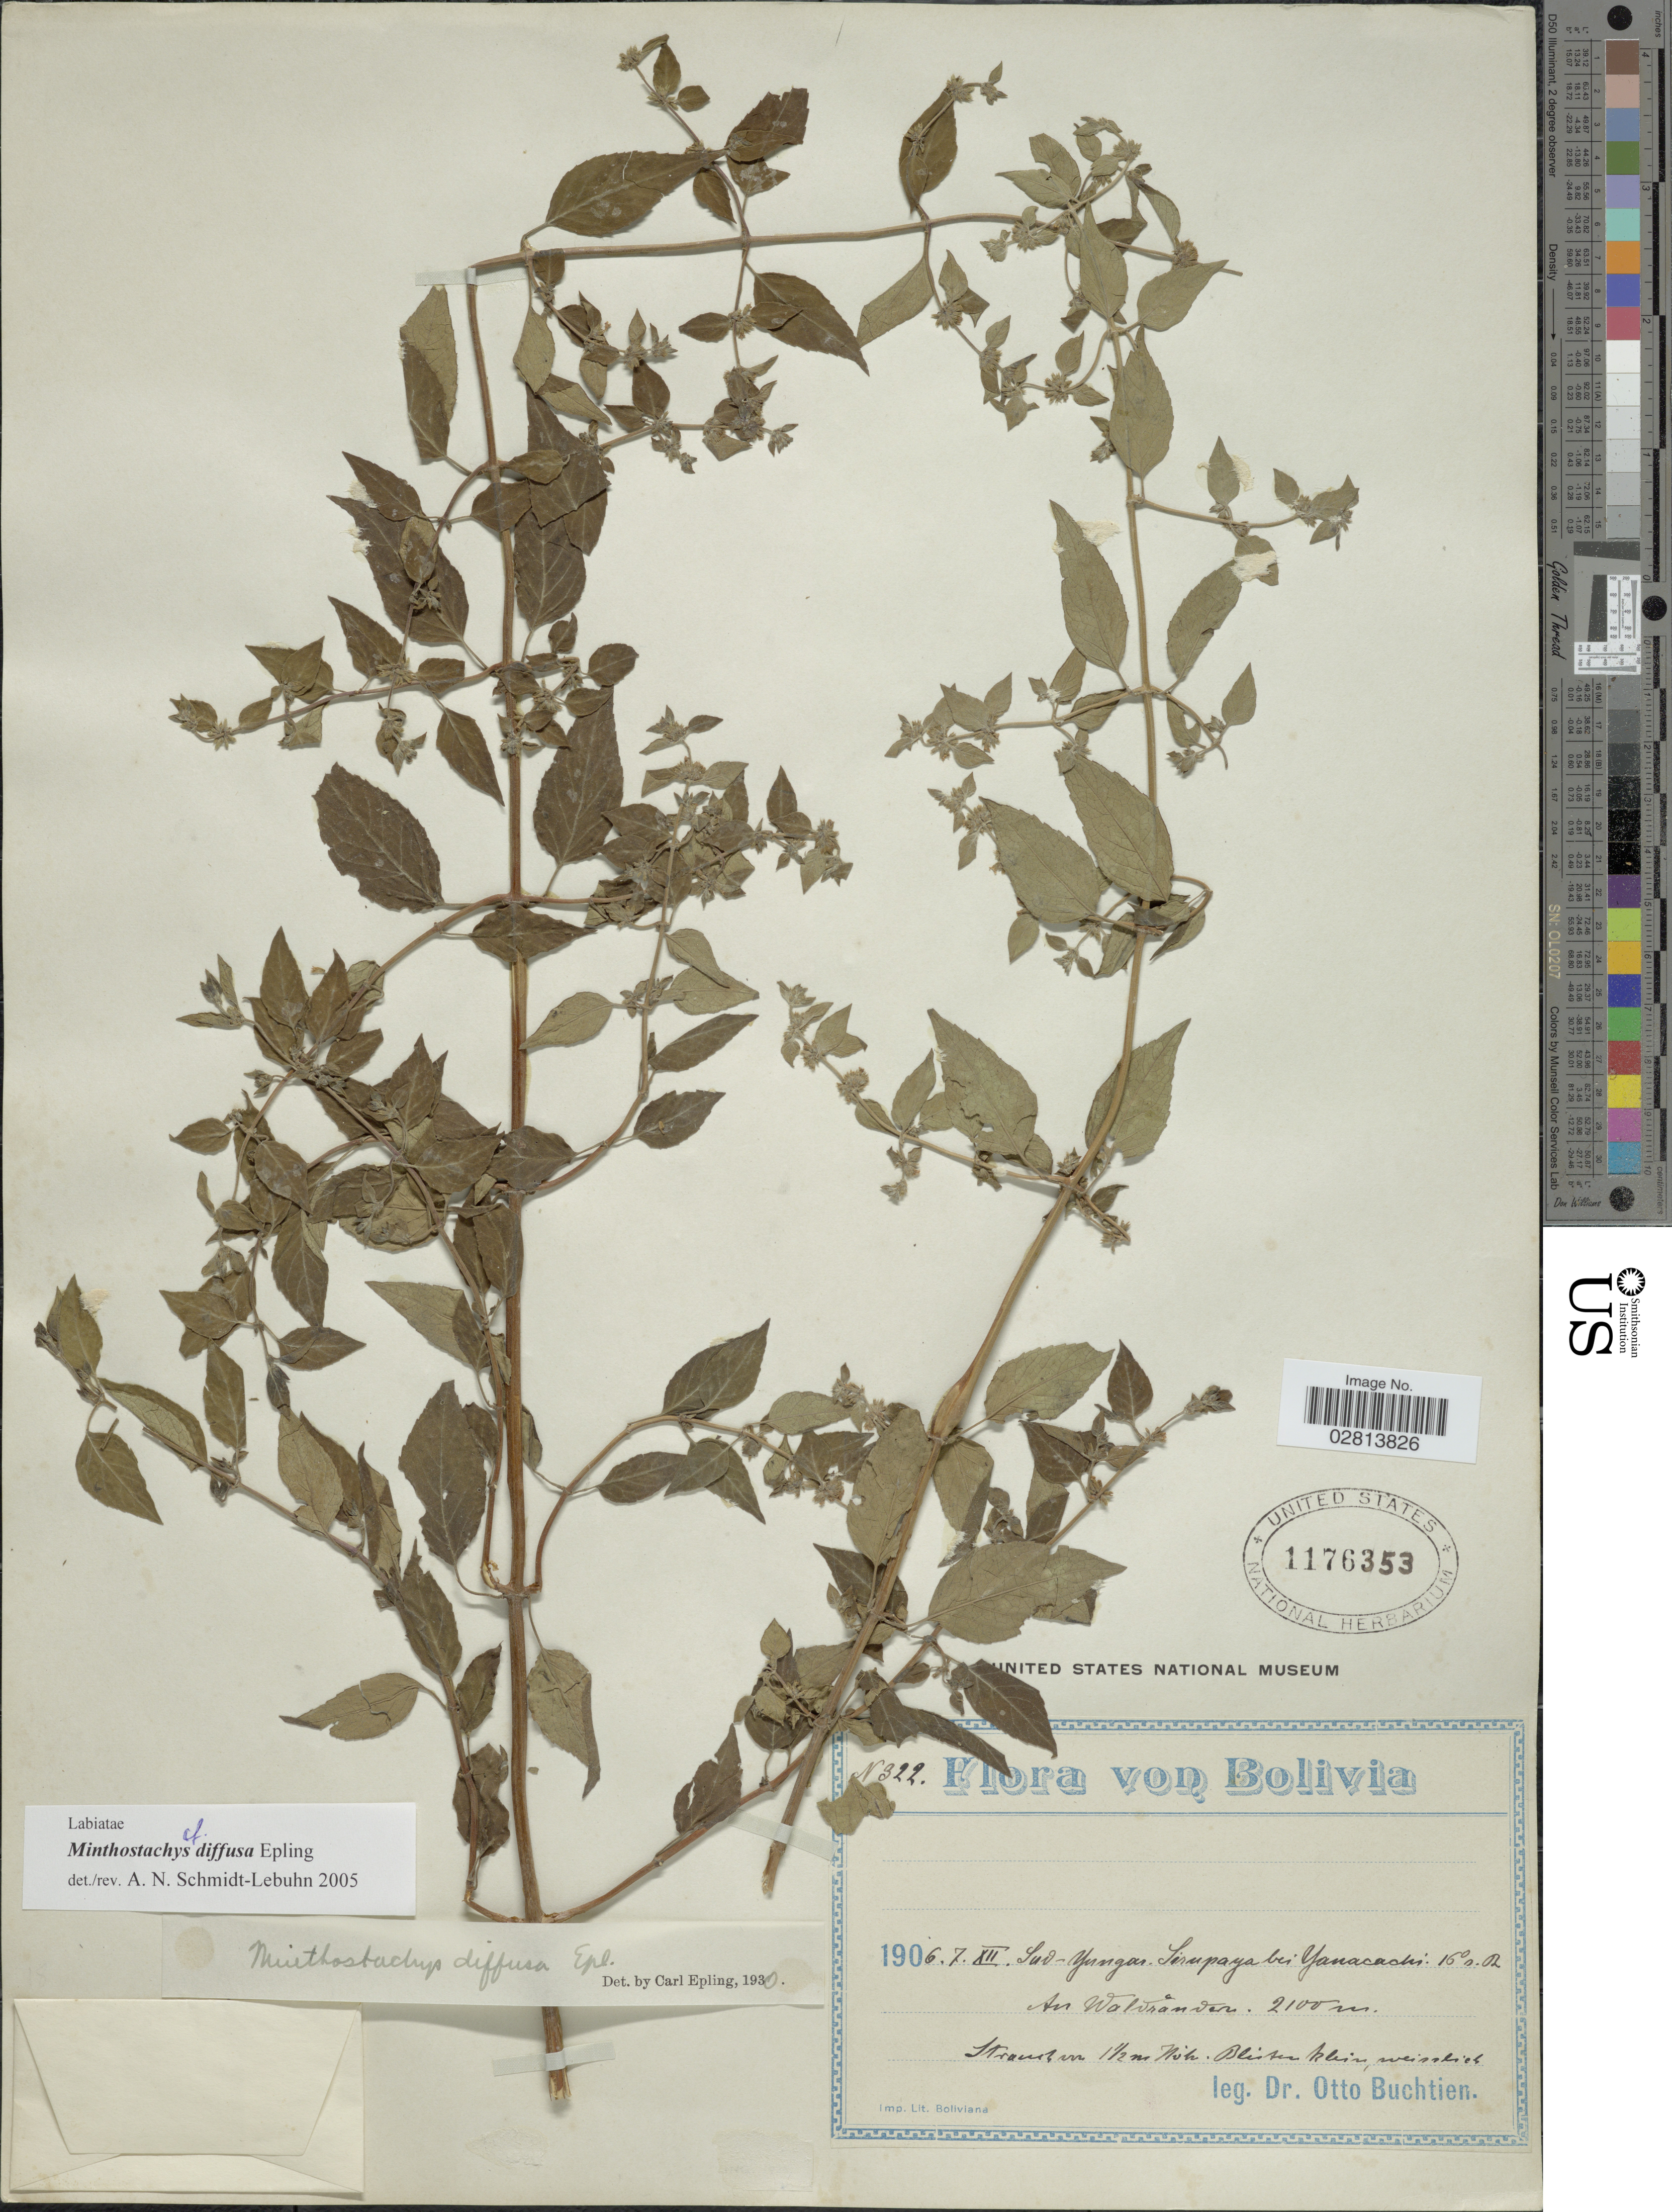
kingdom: Plantae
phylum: Tracheophyta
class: Magnoliopsida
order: Lamiales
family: Lamiaceae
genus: Minthostachys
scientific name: Minthostachys diffusa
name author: Epling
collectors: O. Buchtien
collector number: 322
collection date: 1906-12-07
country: Bolivia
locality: Sud-Yungas, Sirapaya bei Yanacachi 16°s. Br.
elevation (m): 2100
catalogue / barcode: US 1176353